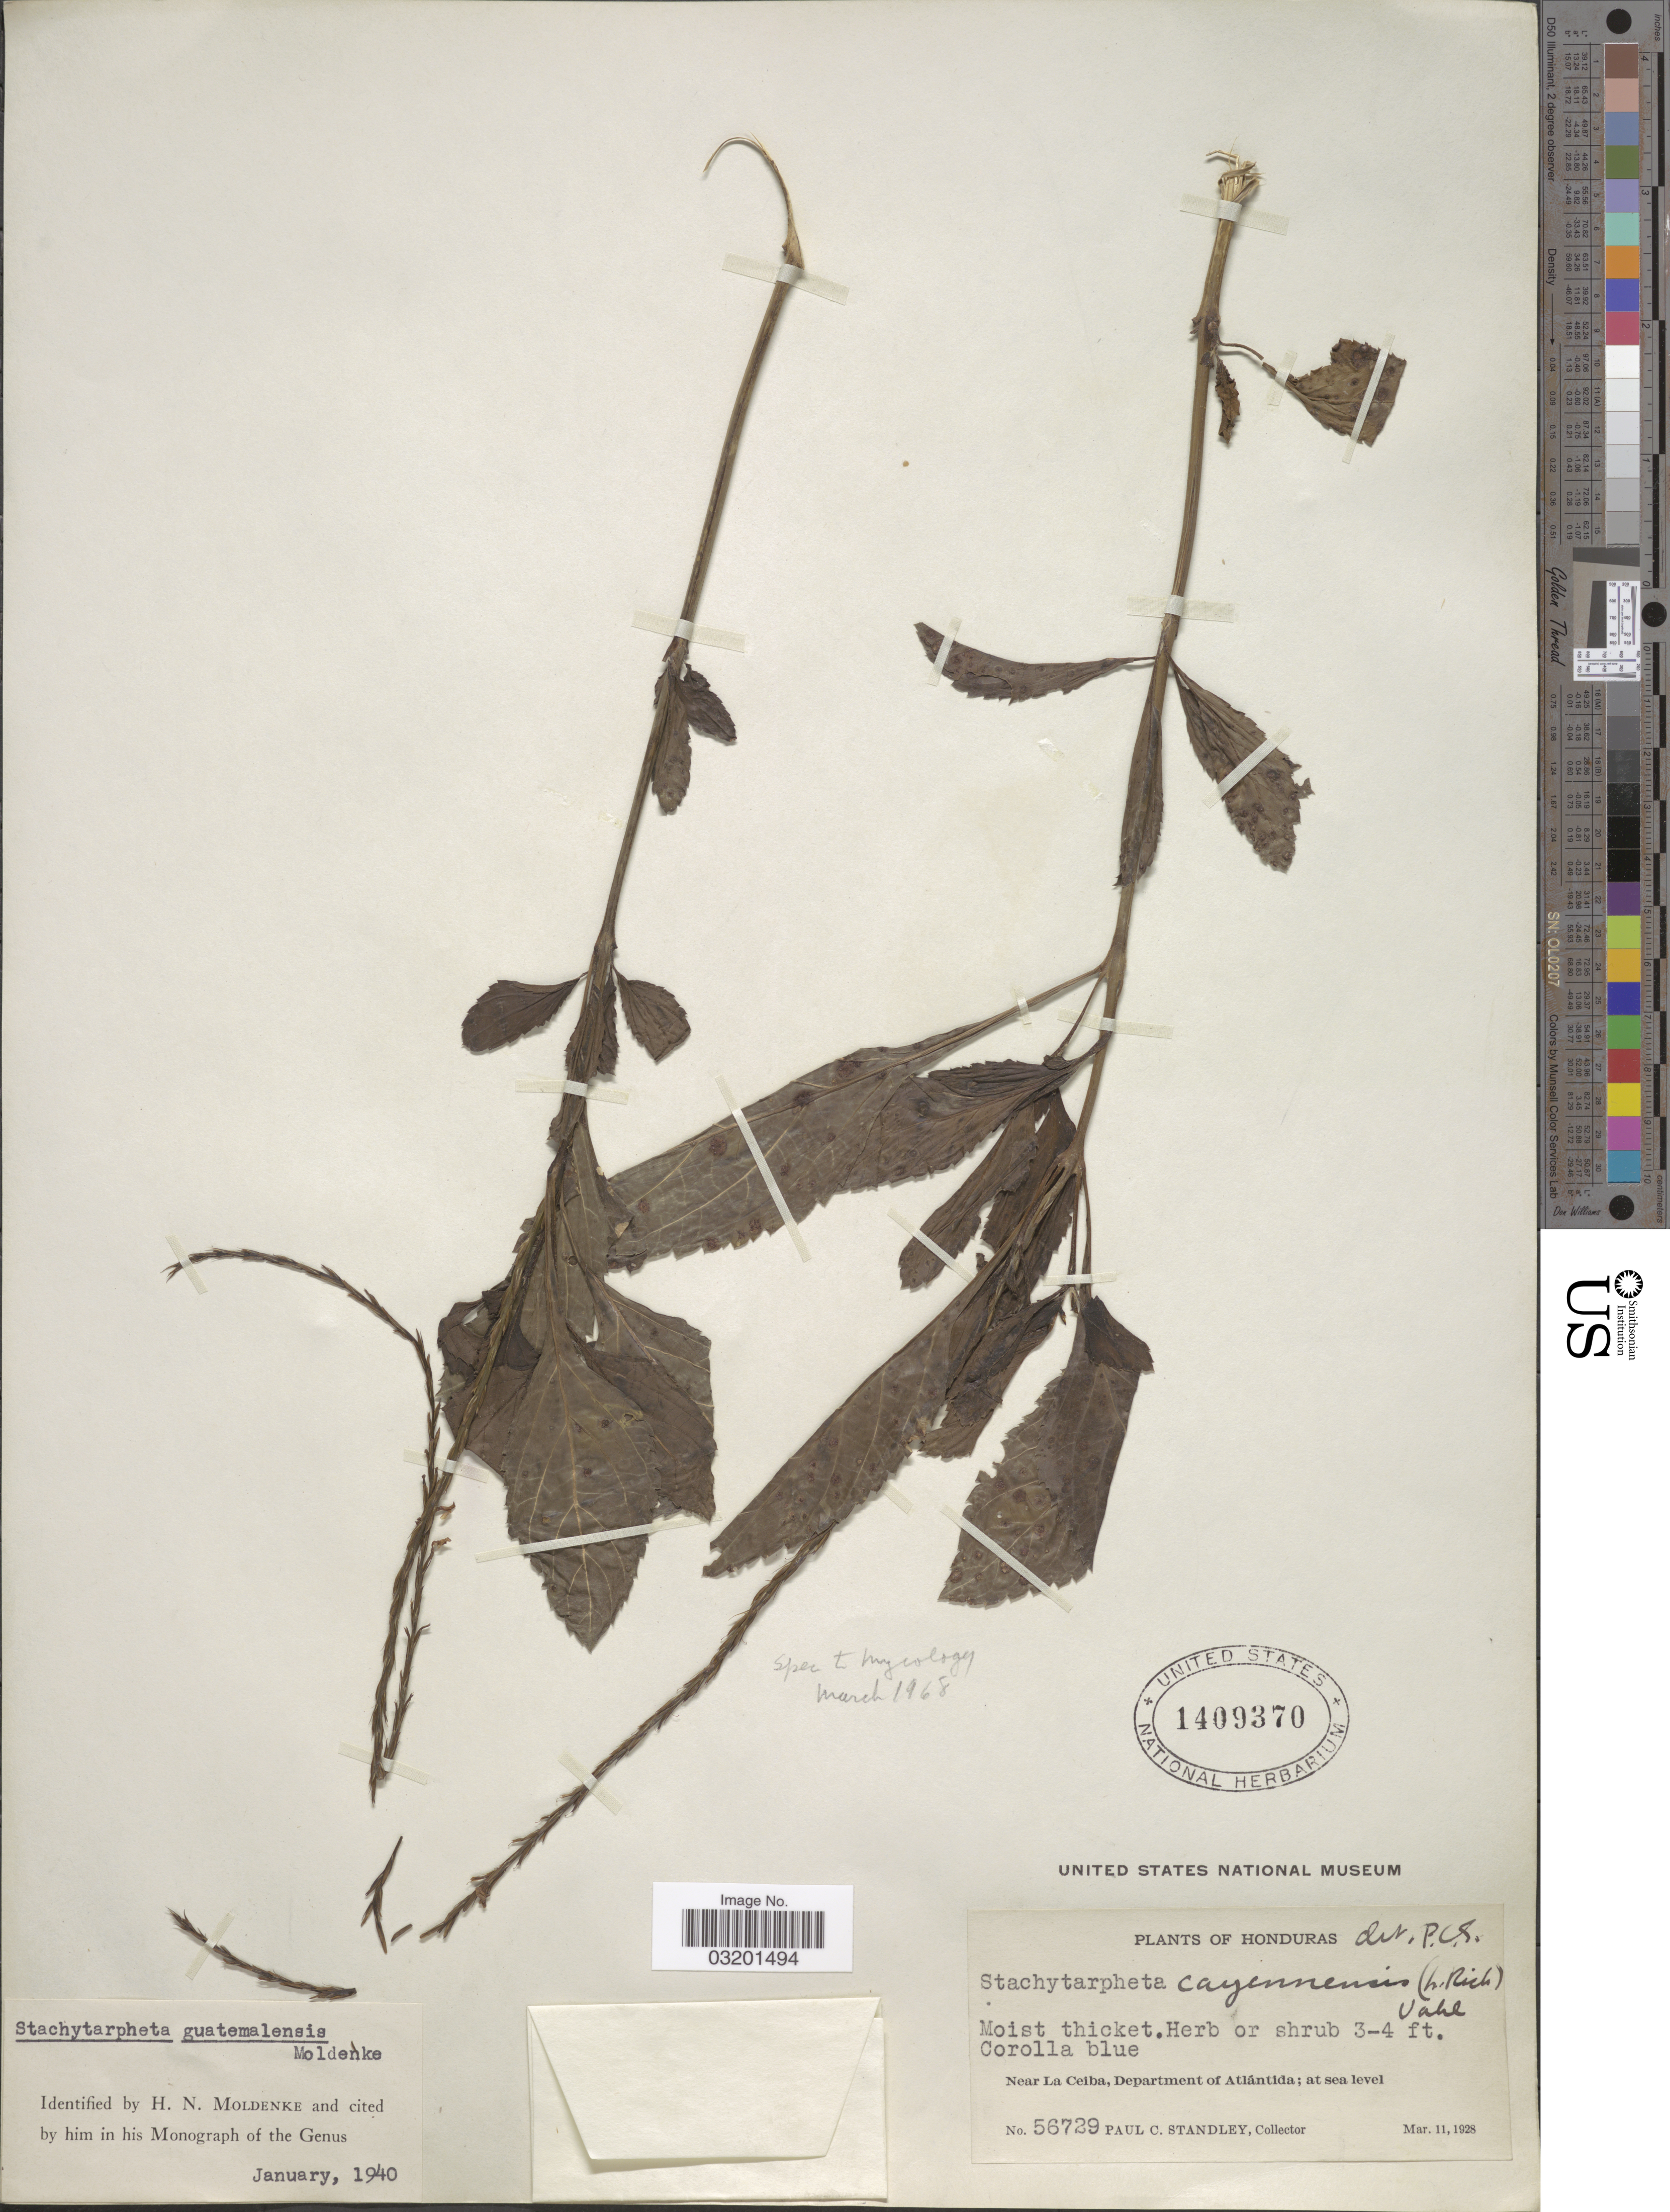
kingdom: Plantae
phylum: Tracheophyta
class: Magnoliopsida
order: Lamiales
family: Verbenaceae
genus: Stachytarpheta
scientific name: Stachytarpheta guatemalensis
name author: Moldenke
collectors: P. C. Standley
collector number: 56729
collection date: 1928-03-11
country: Honduras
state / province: Atlántida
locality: Near La Ceiba, Department of Atlántida.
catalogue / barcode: US 1409370